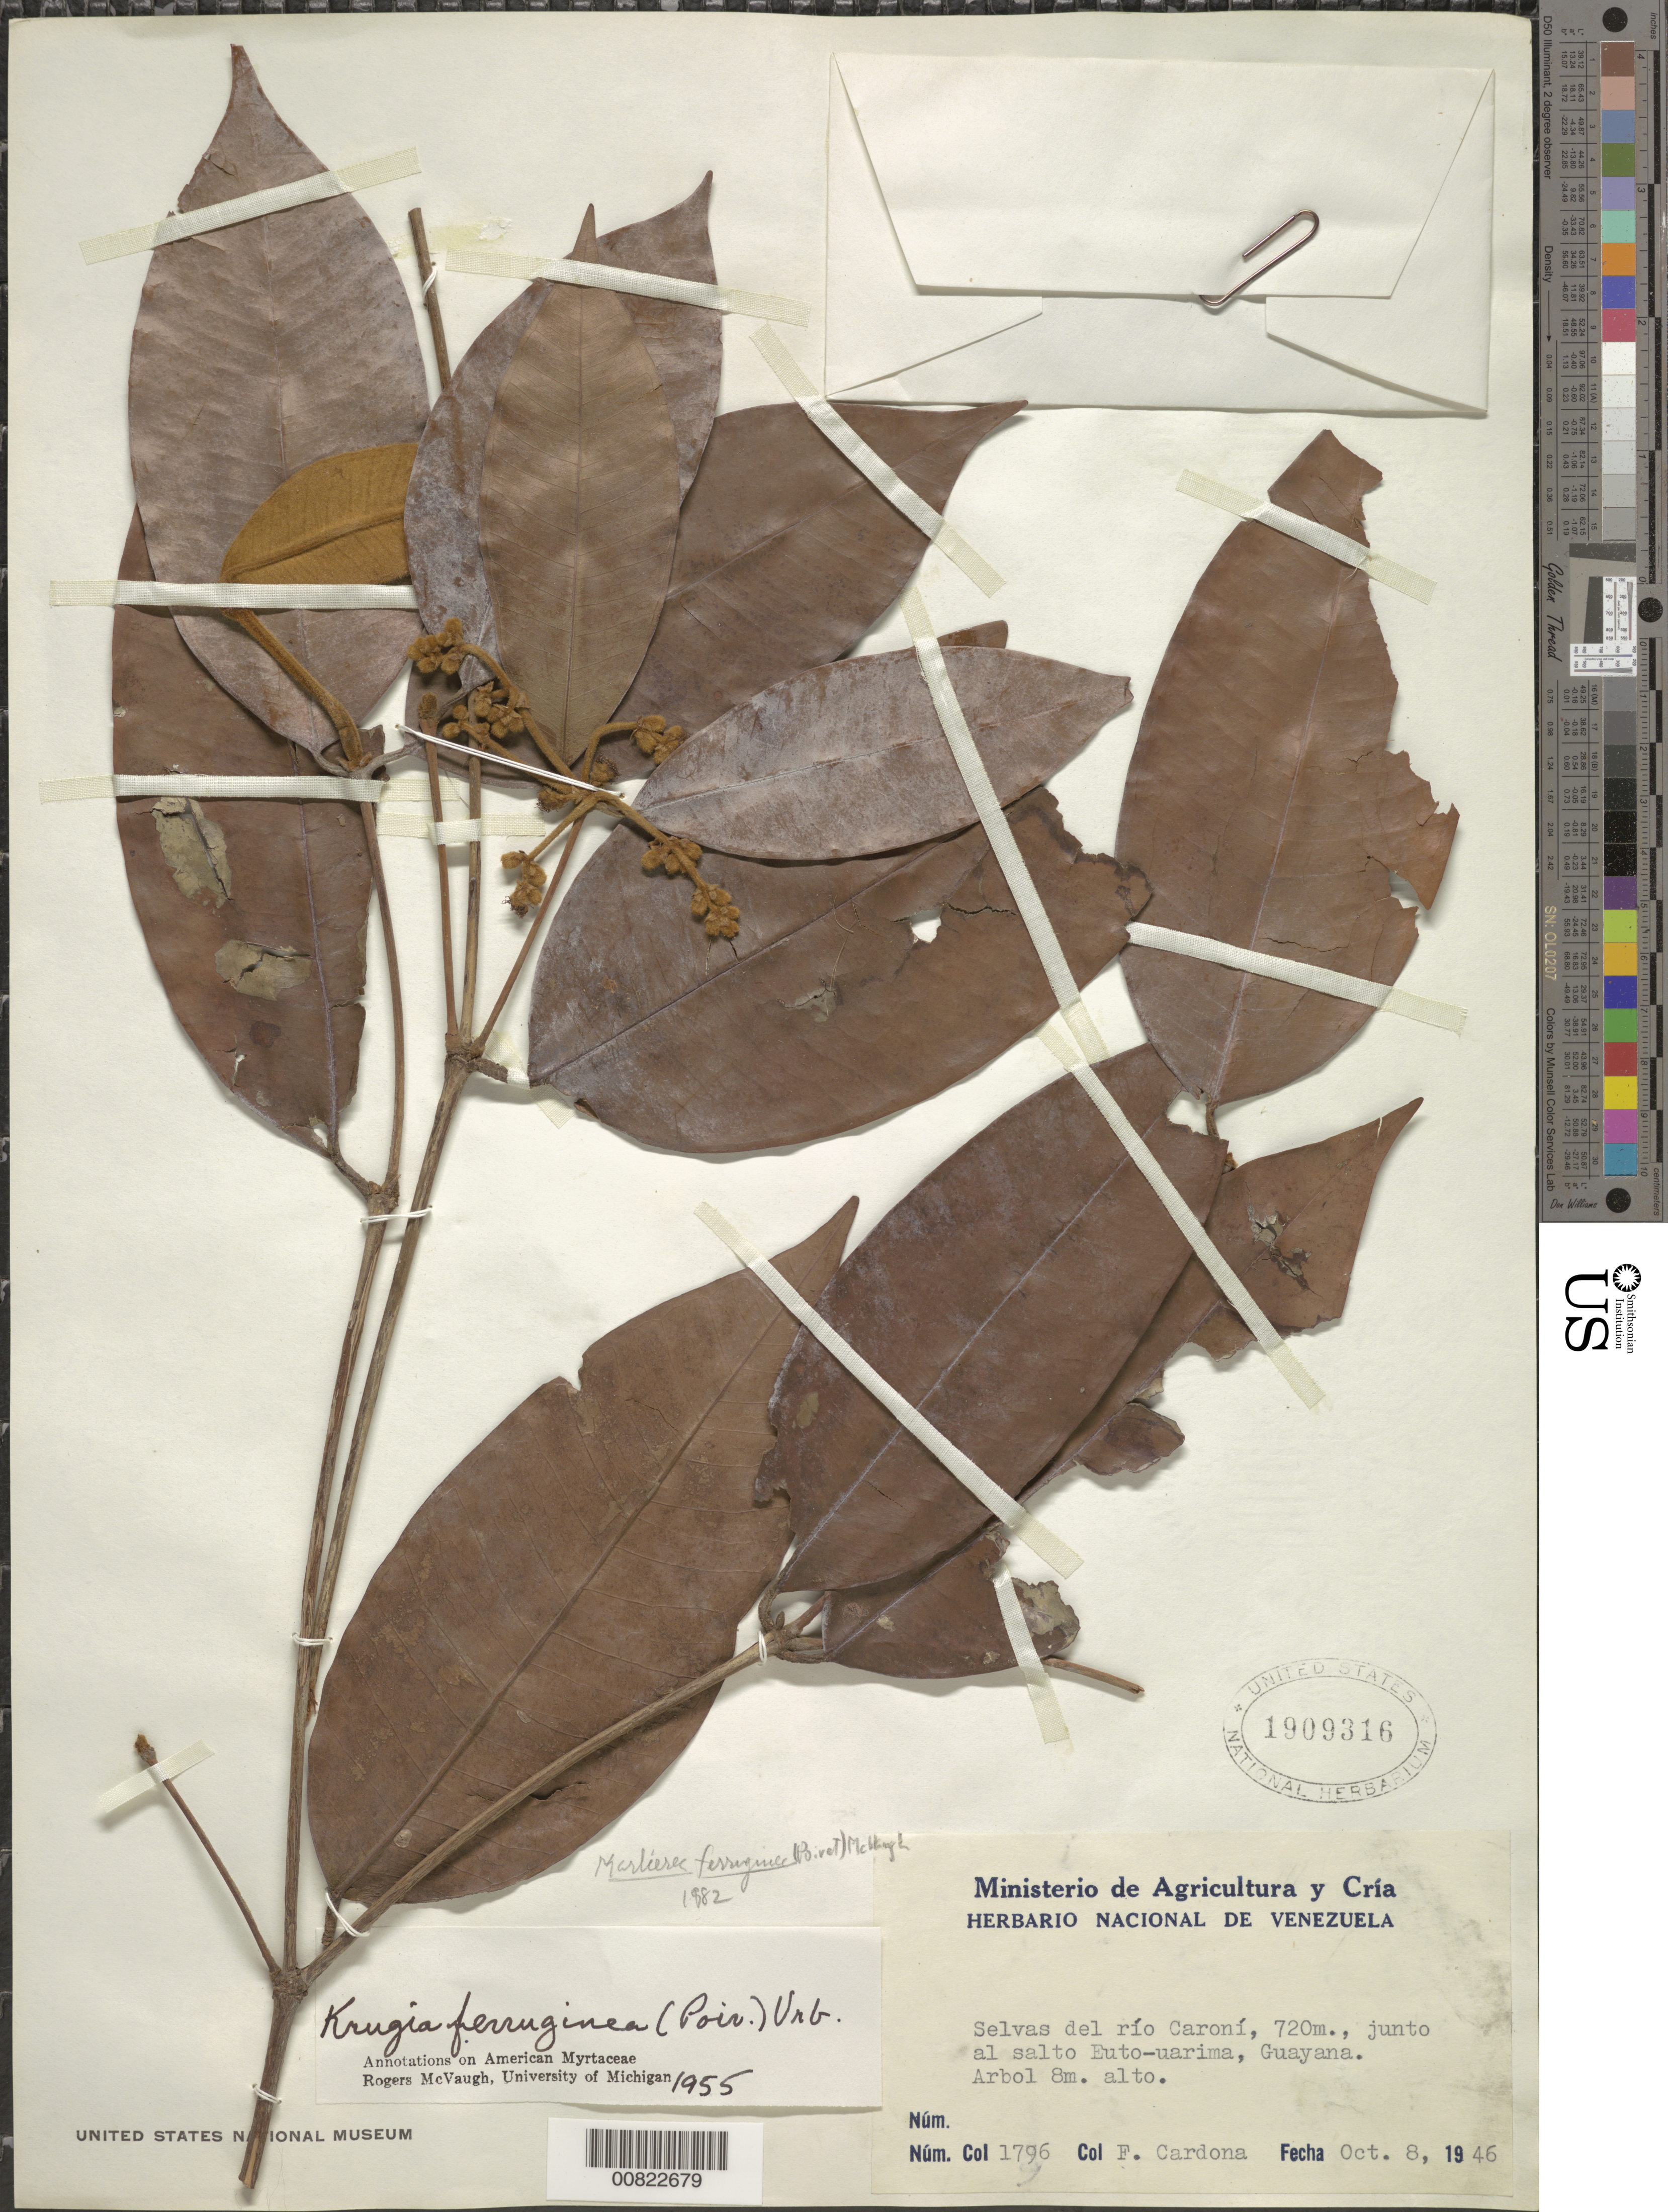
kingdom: Plantae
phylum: Tracheophyta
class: Magnoliopsida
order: Myrtales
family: Myrtaceae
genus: Myrcia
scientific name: Myrcia ferruginea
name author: (Poir.) DC.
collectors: F. Cardona Puig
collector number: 1796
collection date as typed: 8-Oct-46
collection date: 1946-10-08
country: Venezuela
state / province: Bolívar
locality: Río Caroní, junto al salto Euto-uarima (Guayana)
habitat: Forest along river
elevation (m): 720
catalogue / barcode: US 1909316